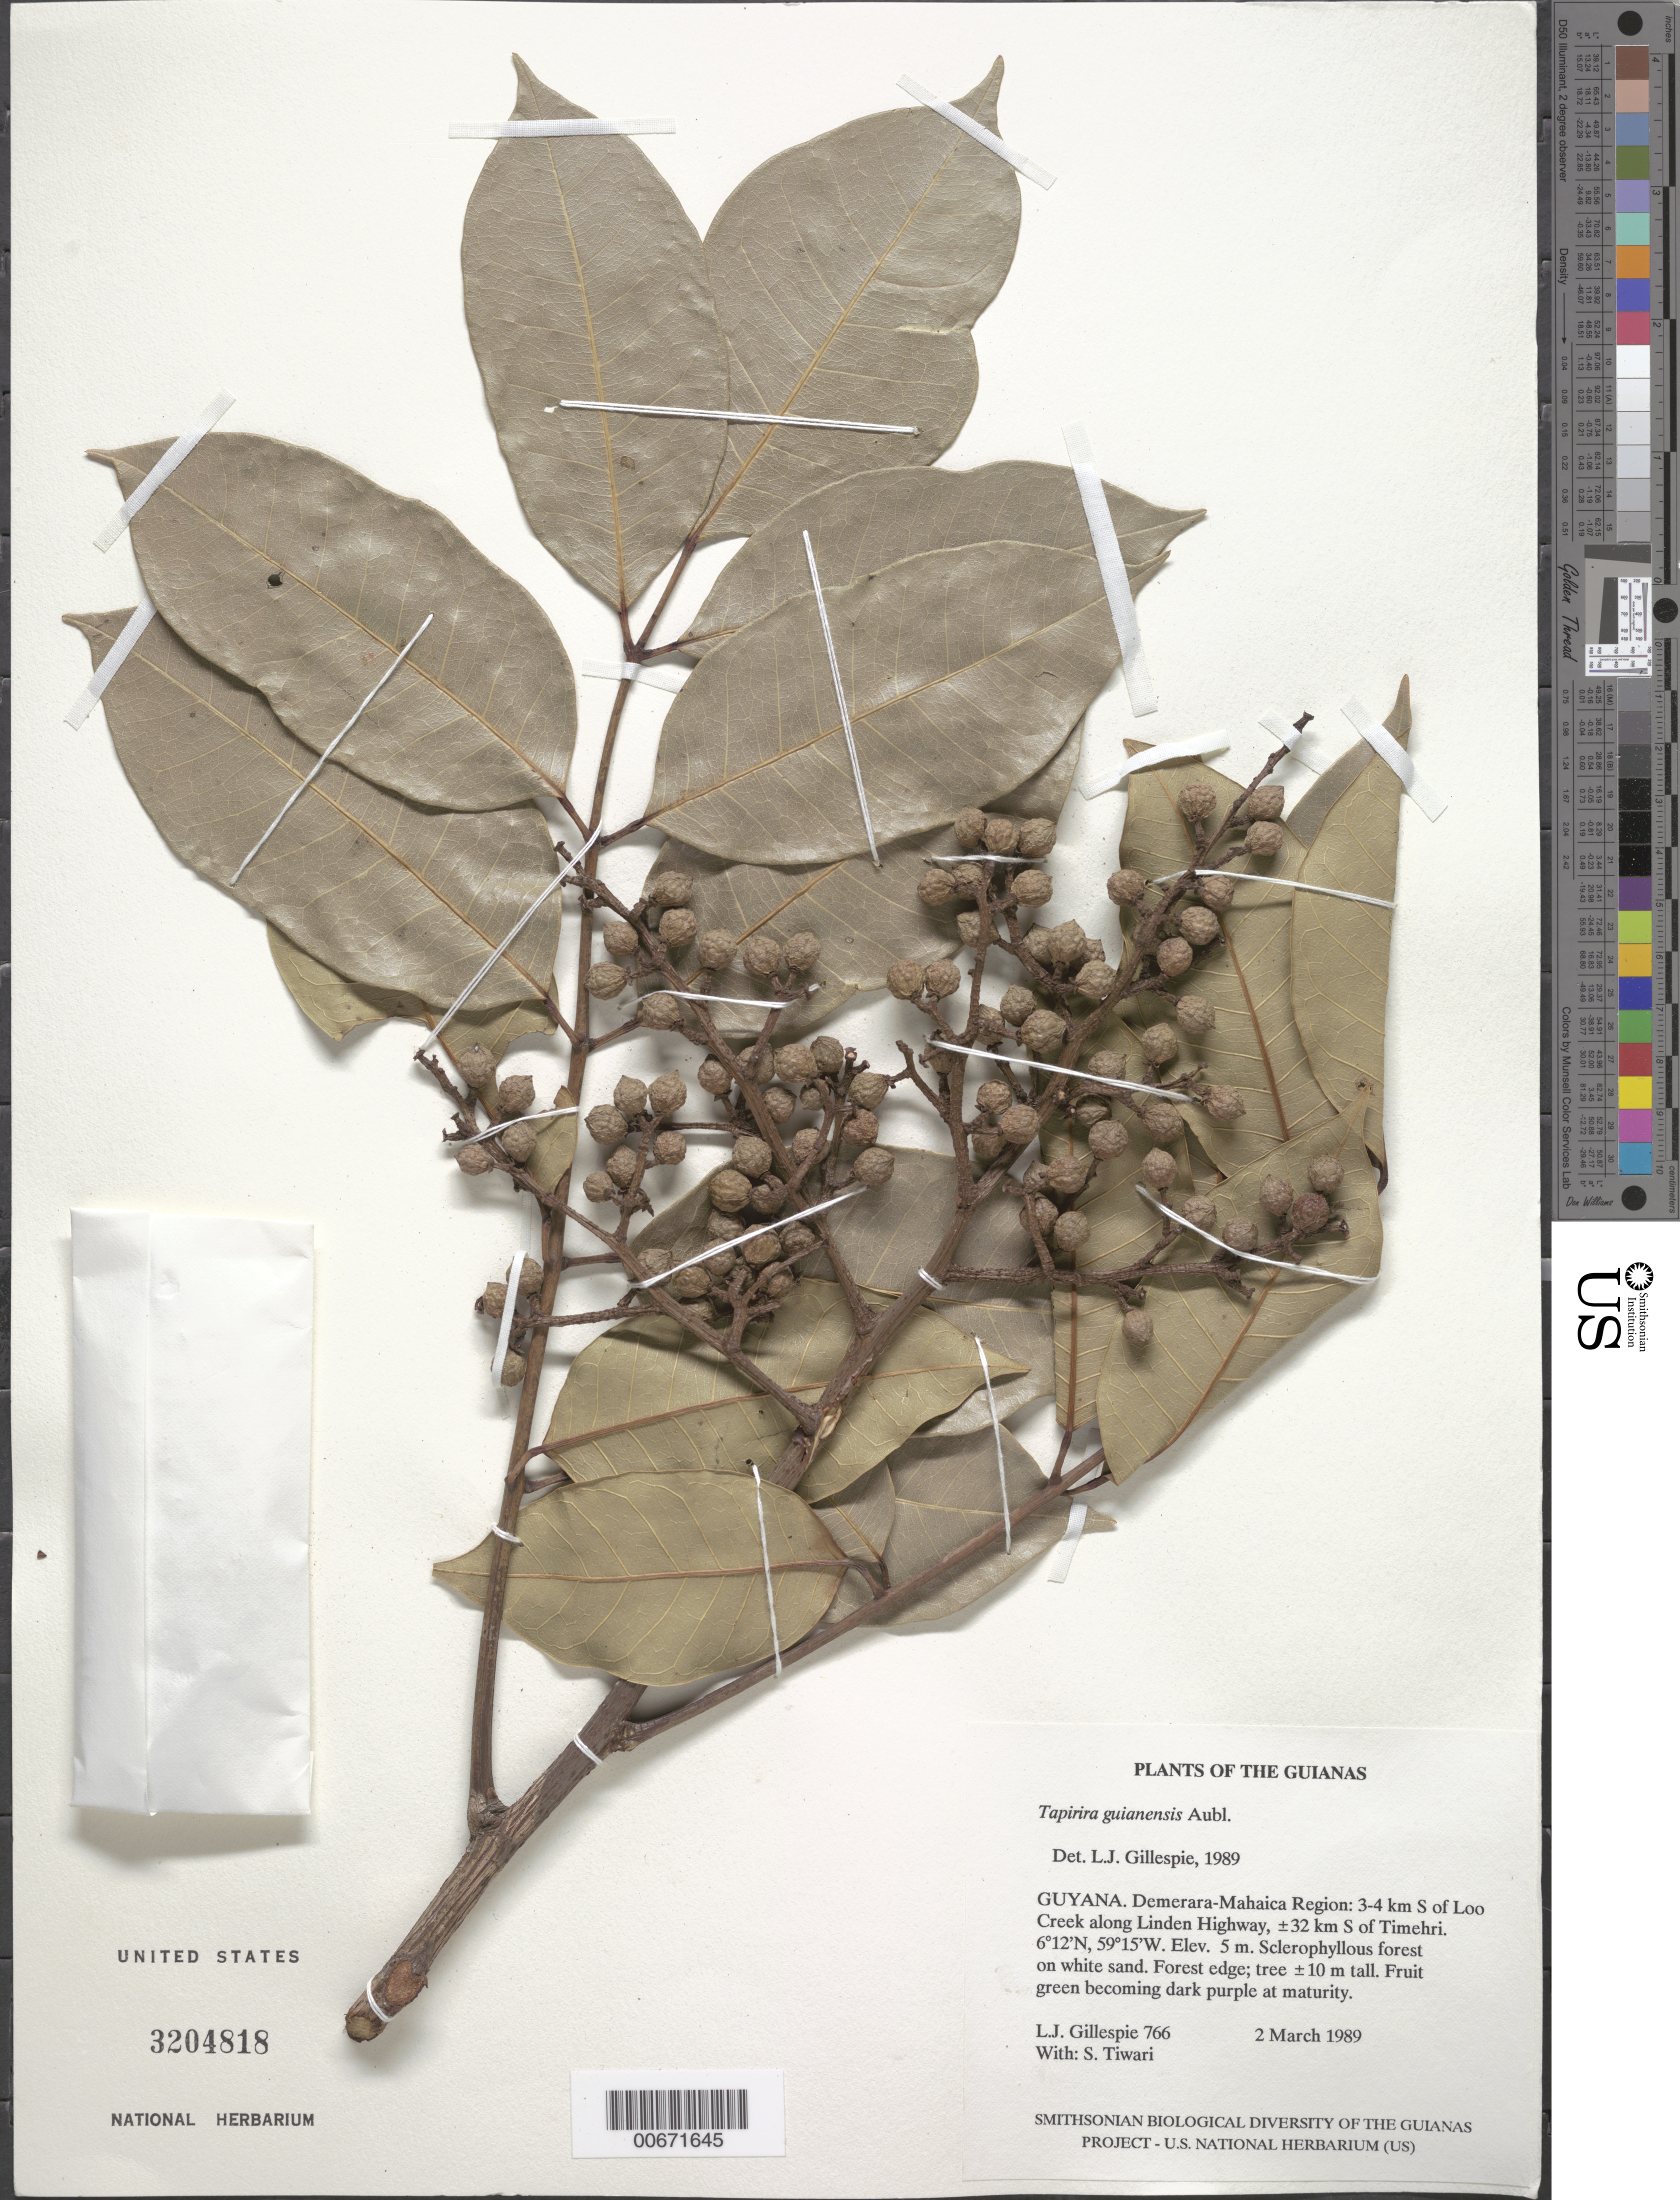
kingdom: Plantae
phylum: Tracheophyta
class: Magnoliopsida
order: Sapindales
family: Burseraceae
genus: Trattinnickia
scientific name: Trattinnickia sp.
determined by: Daly, D. C.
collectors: L. J. Gillespie & S. Tiwari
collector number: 766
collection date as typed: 2 March 1989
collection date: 1989-03-02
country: Guyana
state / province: Demerara-Mahaica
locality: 3-4 km S of Loo Creek along Linden Highway, ±32 km S of Timehri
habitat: Sclerophyllous forest on white sand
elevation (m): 5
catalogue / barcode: US 3204818